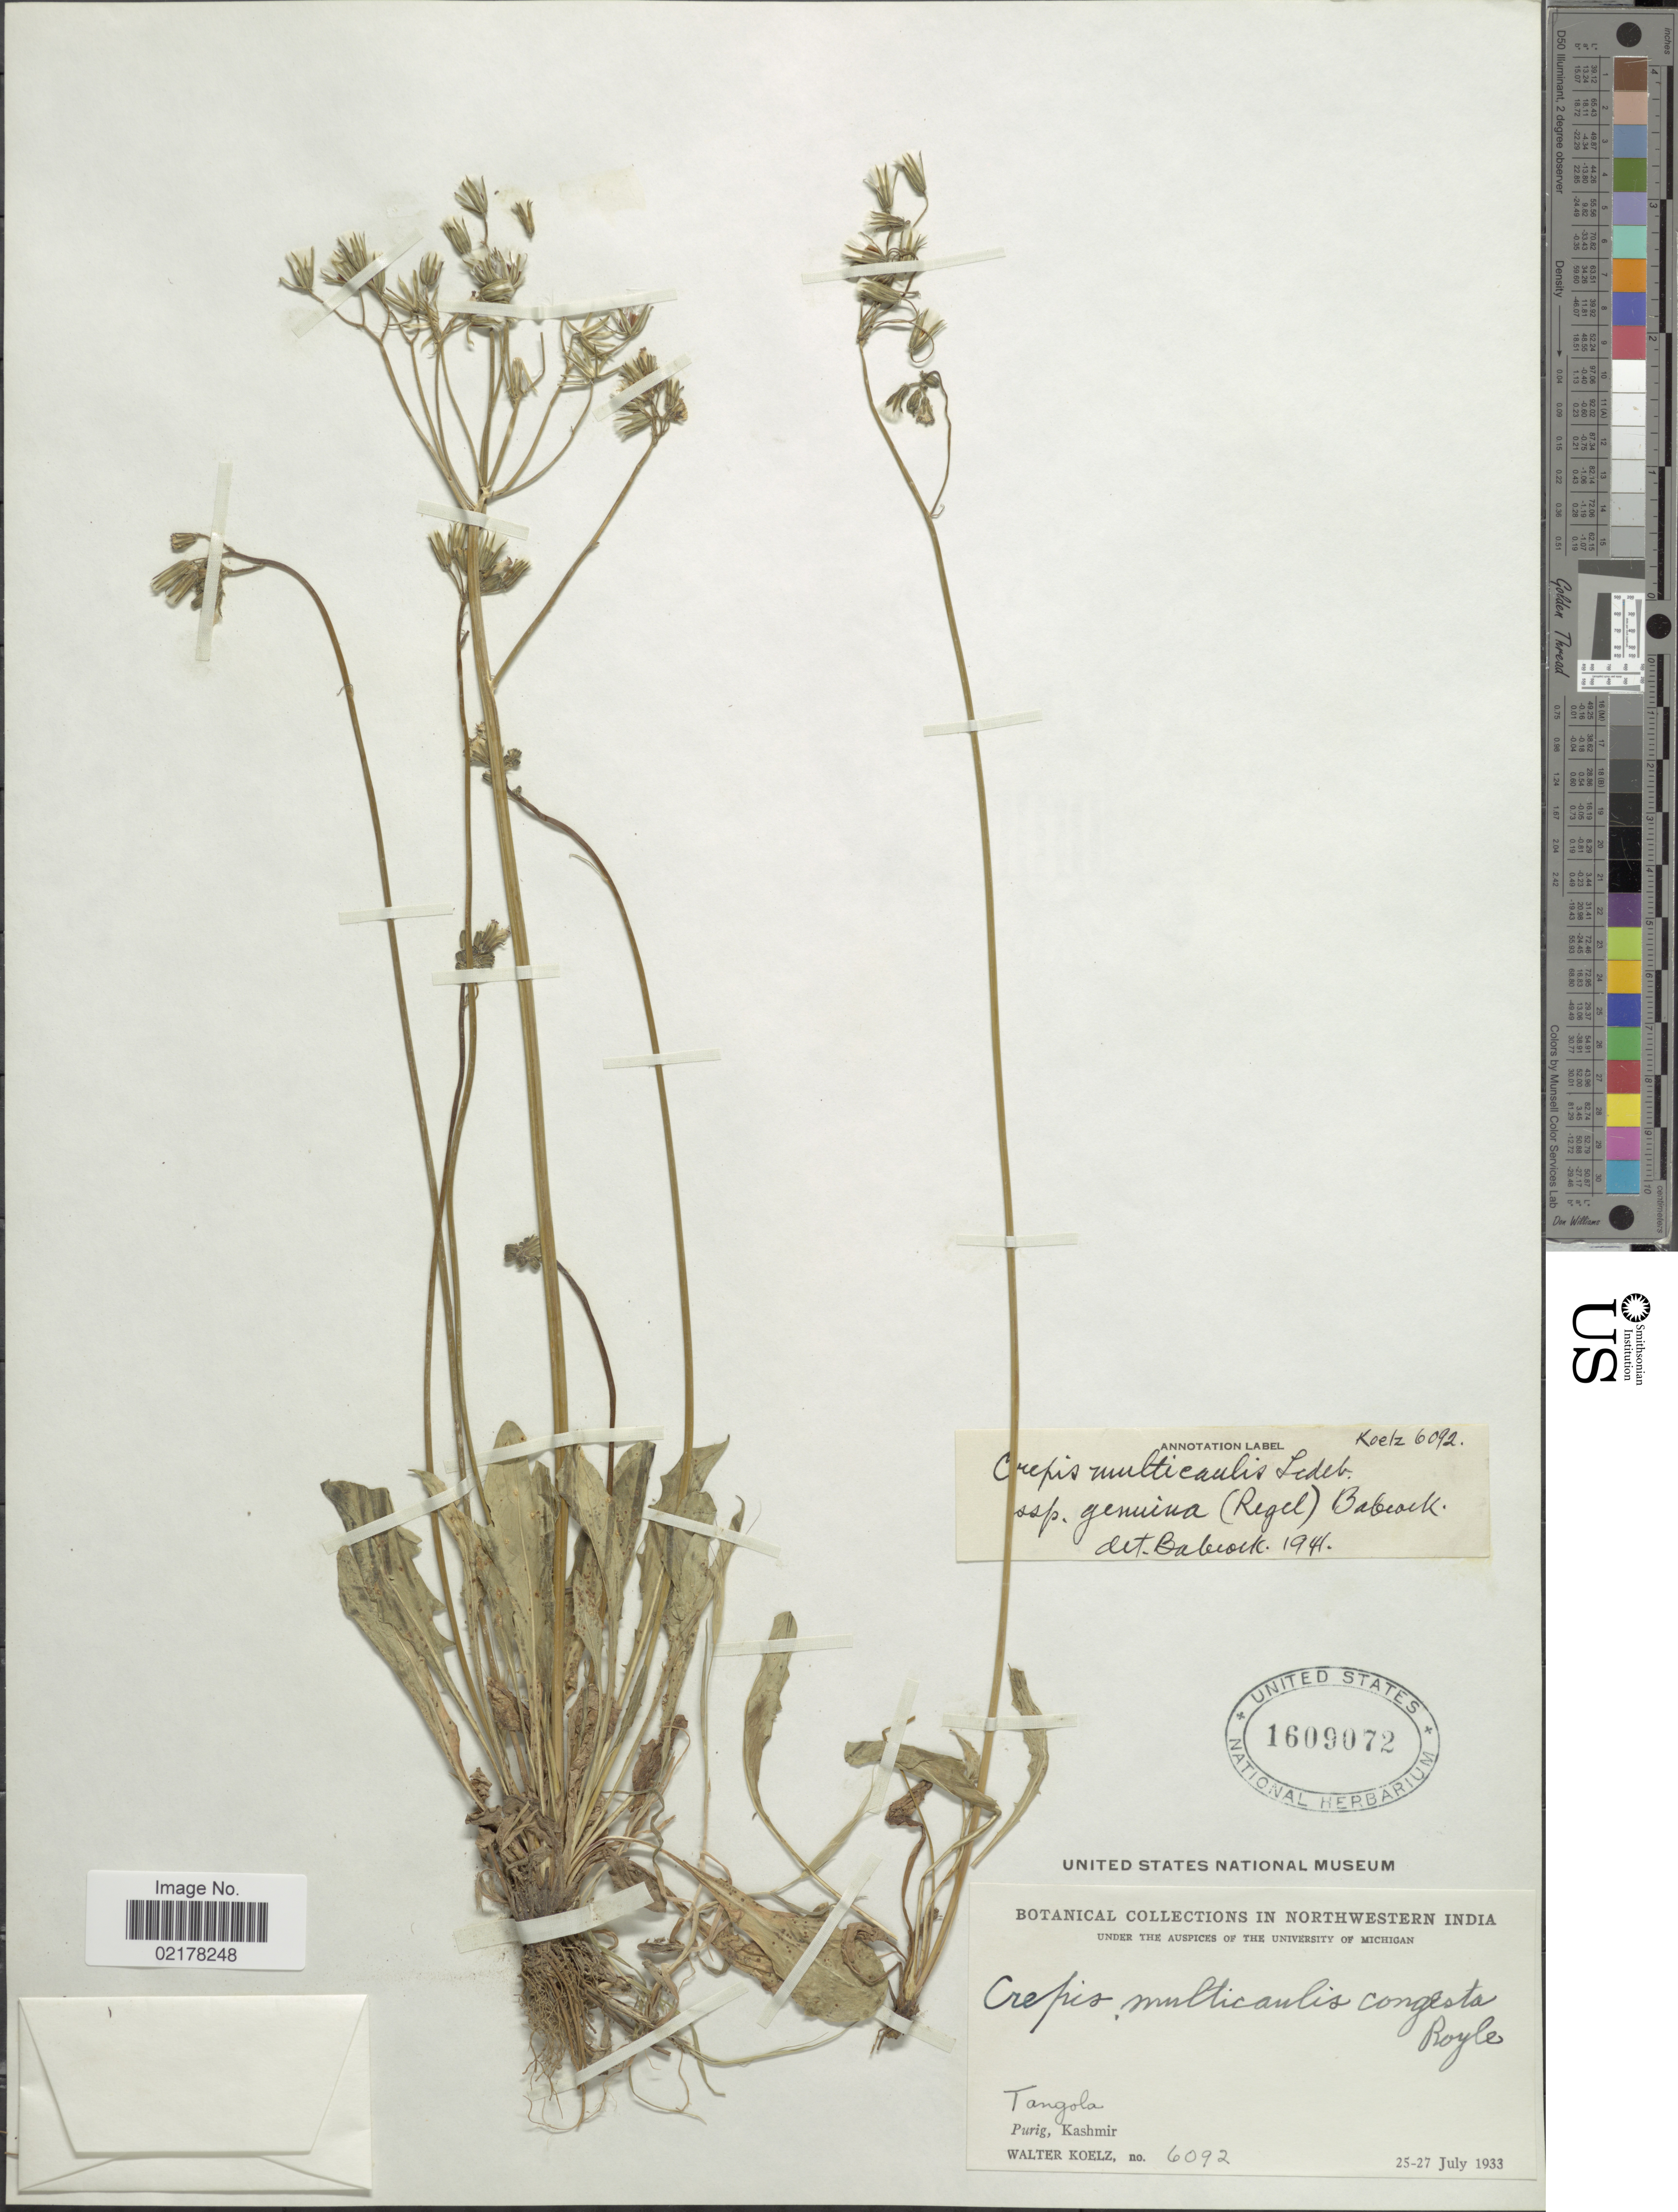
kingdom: Plantae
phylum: Tracheophyta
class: Magnoliopsida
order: Asterales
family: Asteraceae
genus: Crepis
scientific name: Crepis multicaulis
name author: Ledeb.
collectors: W. N. Koelz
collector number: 6092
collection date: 1933-07-25/1933-07-27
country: India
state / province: Jammu and Kashmir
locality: Tangola, Purig, Kashmir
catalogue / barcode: US 1609072